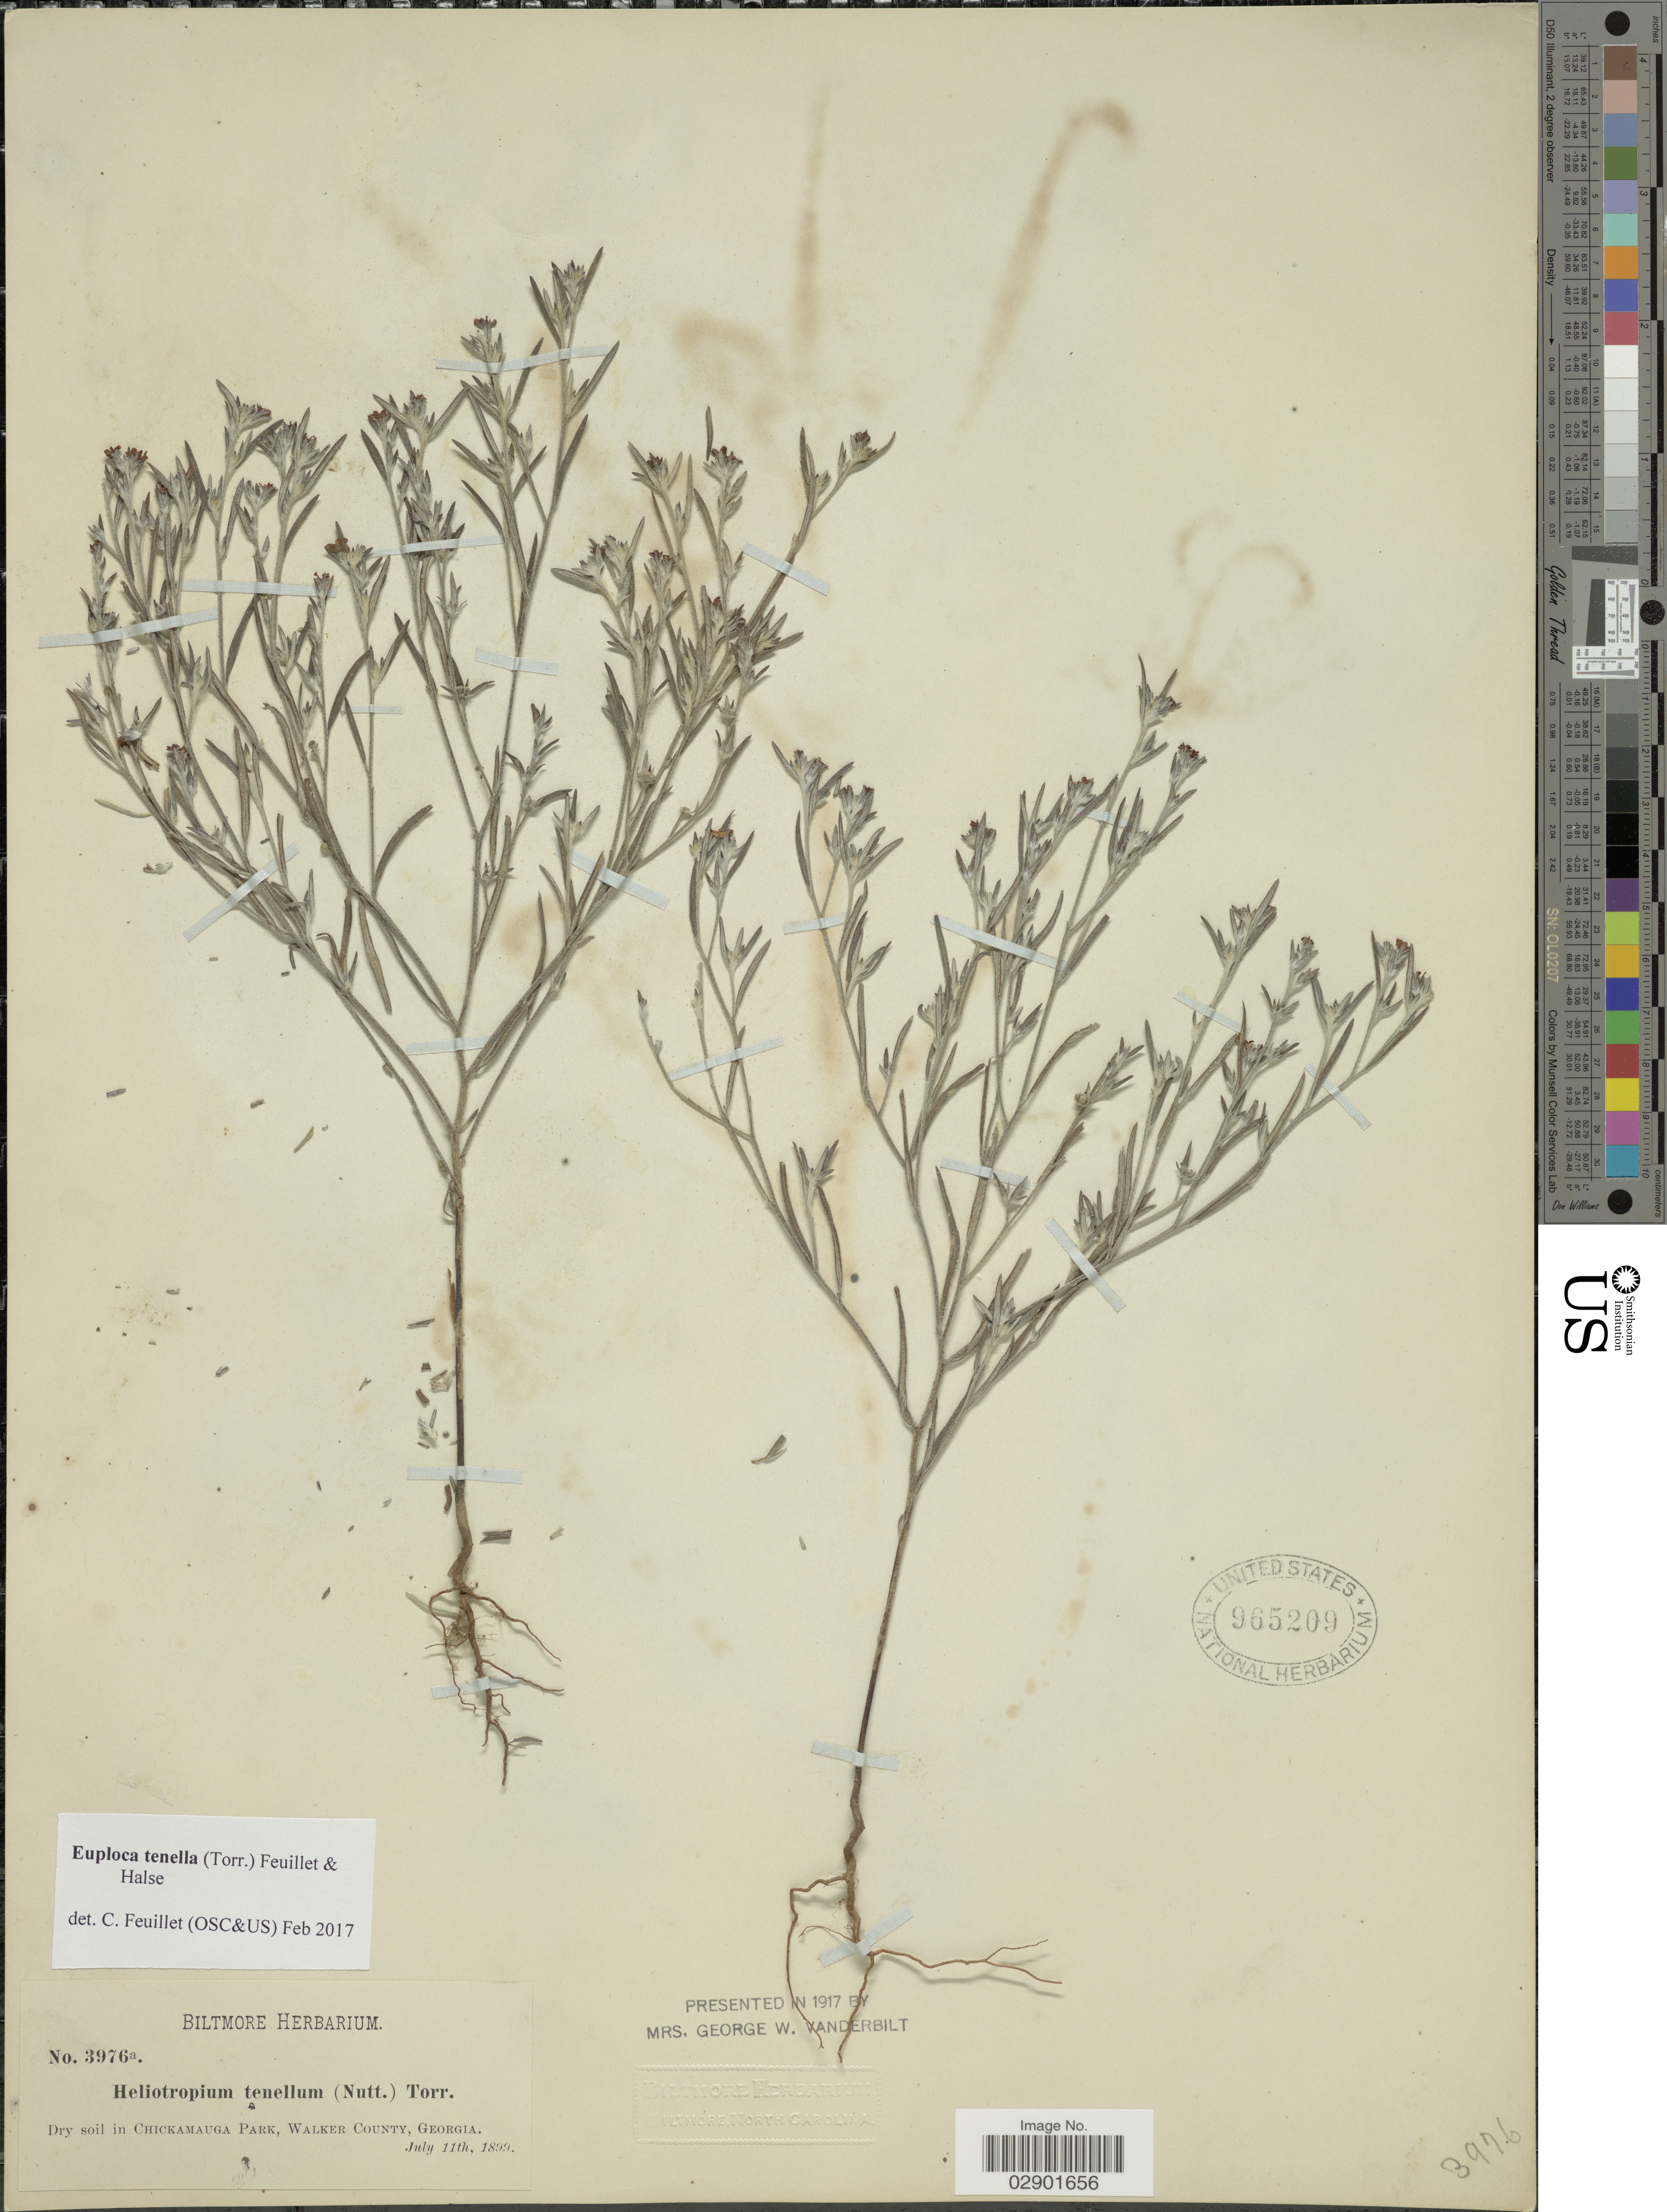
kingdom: Plantae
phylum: Tracheophyta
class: Magnoliopsida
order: Boraginales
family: Heliotropiaceae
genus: Euploca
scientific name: Euploca polyphylla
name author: (Lehm.) J.I.M. Melo & Semir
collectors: ex herb. Biltmore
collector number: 3976a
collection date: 1899-07-11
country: United States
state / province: Georgia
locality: Dry soil in Chickamauga Park, Walker County, Georgia.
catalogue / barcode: US 965209